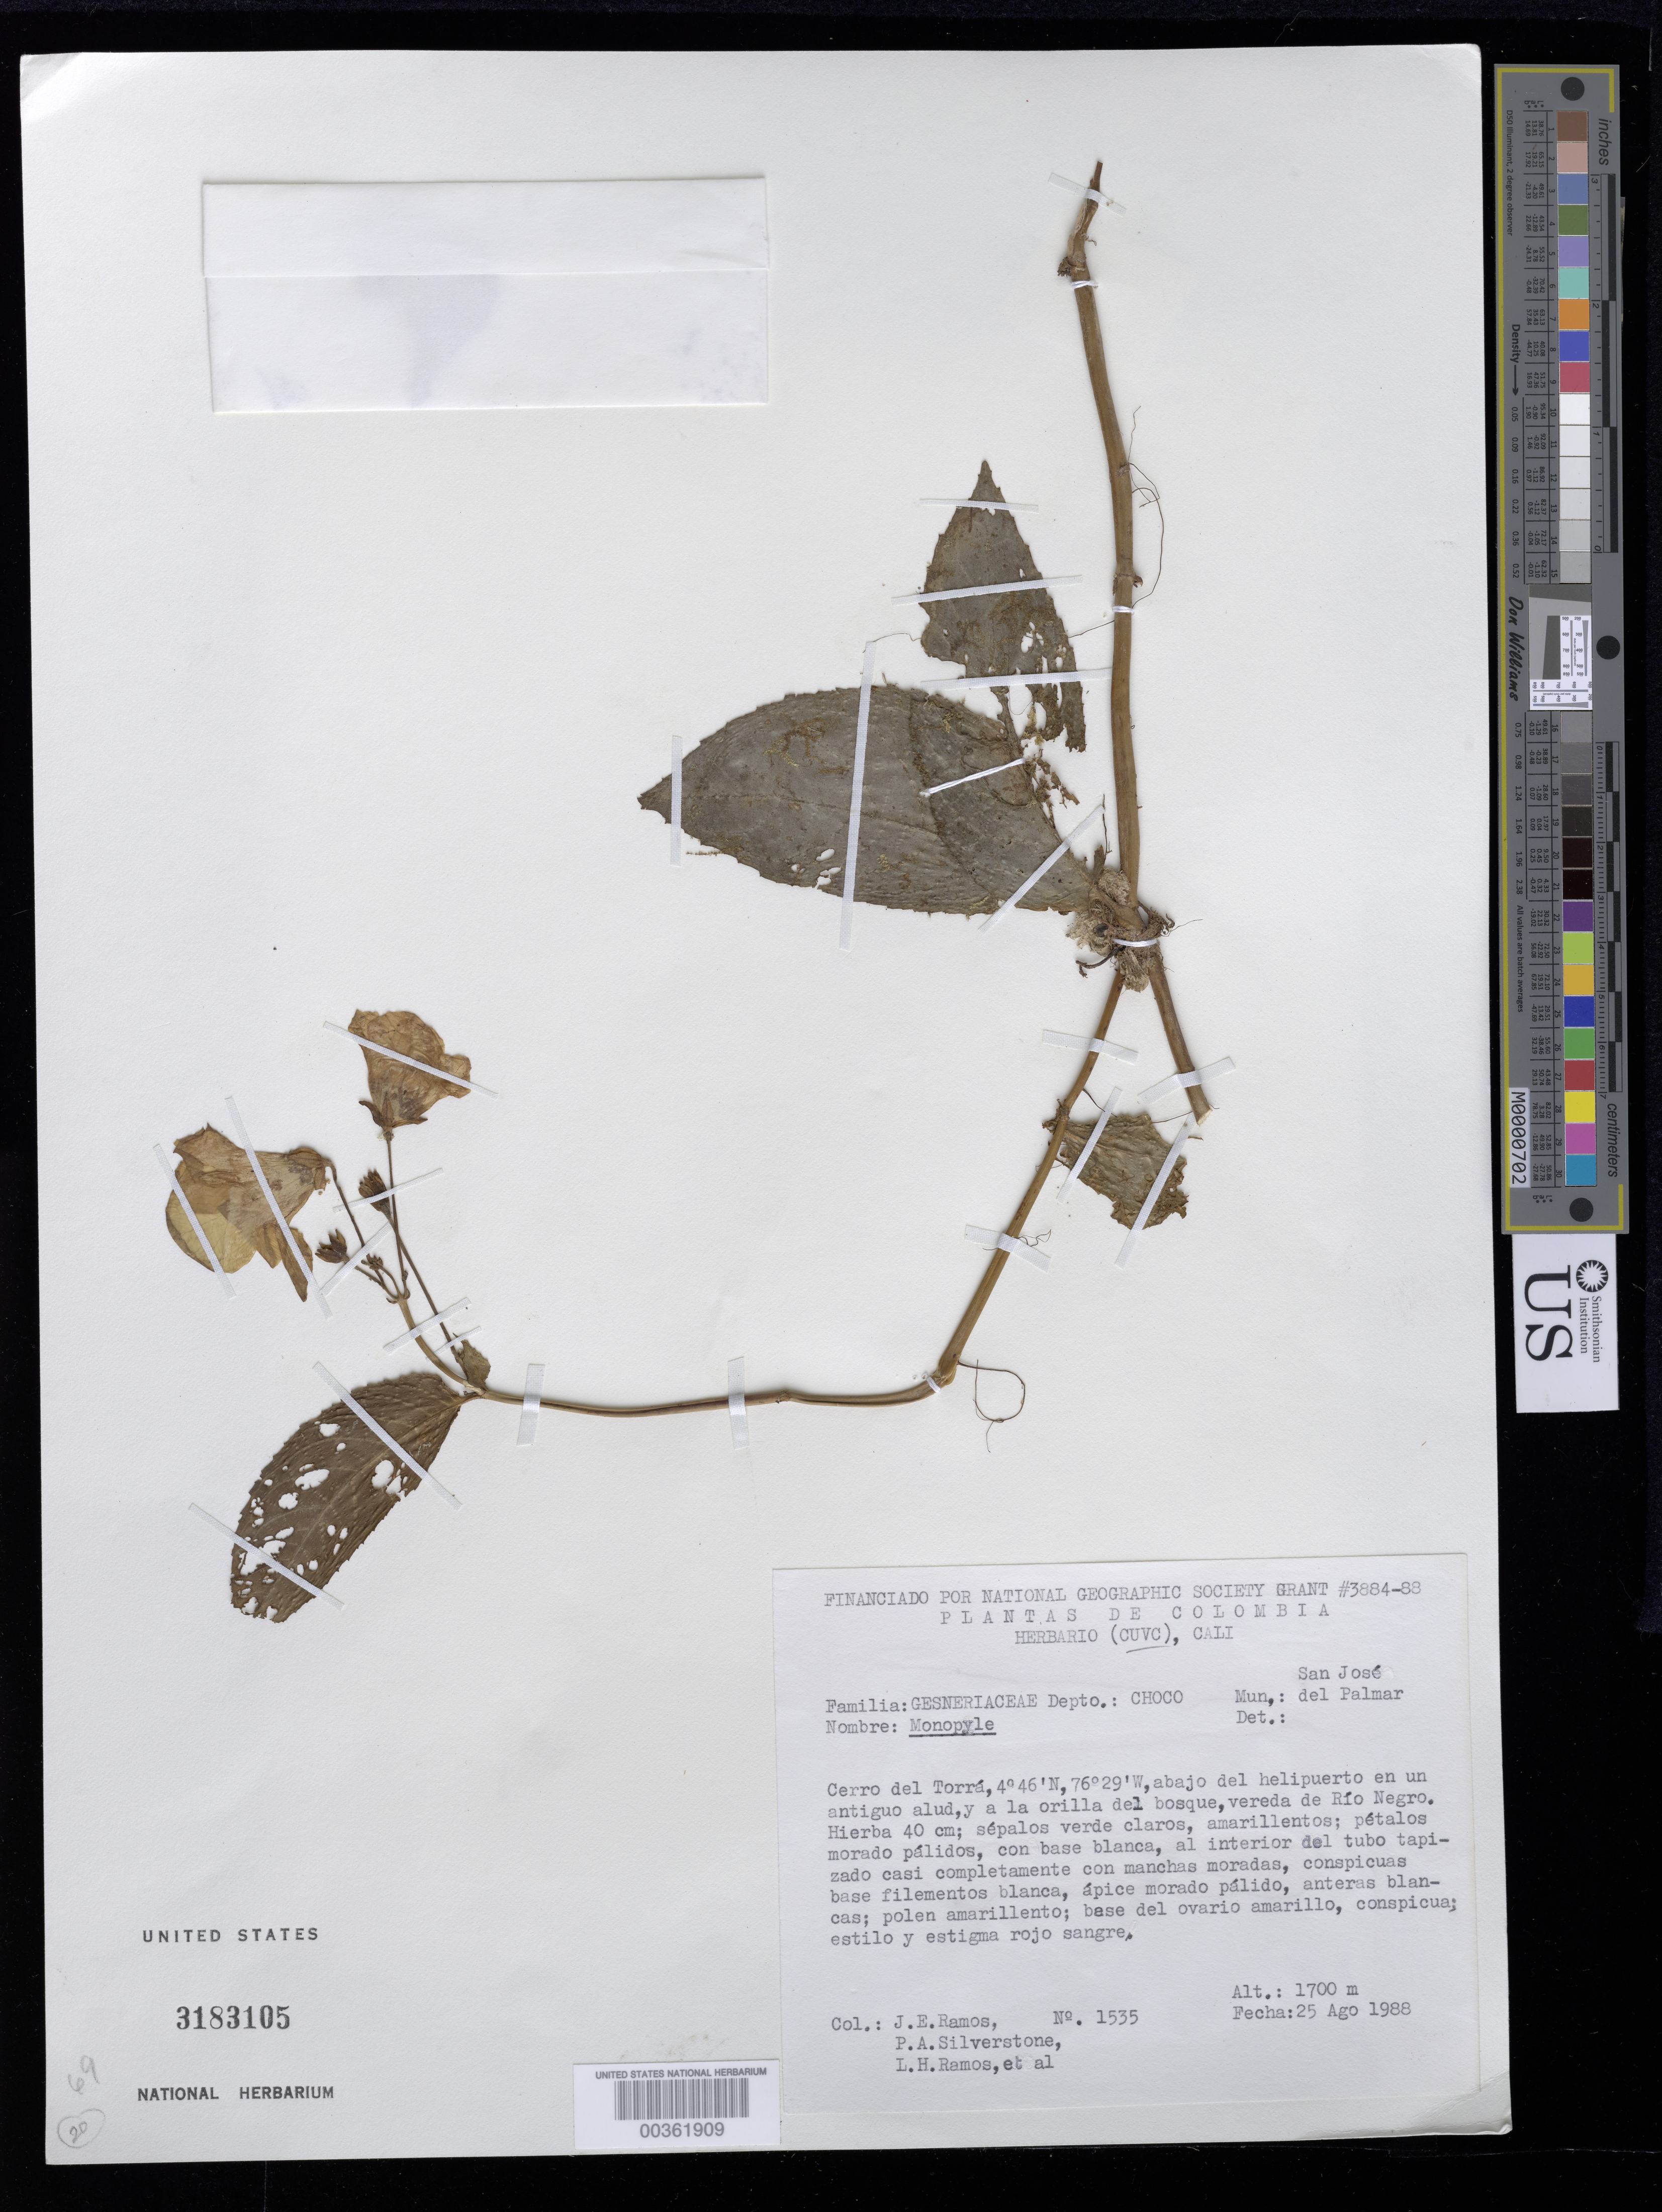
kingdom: Plantae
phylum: Tracheophyta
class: Magnoliopsida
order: Lamiales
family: Gesneriaceae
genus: Monopyle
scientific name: Monopyle sp.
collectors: J. E. Ramos, P. A. Silverstone-Sopkin, L. Ramos & et al.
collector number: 1535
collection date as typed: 25 Aug 1988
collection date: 1988-08-25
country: Colombia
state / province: Chocó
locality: Mun. San Jose del Palmar, Cerro del Torra, abajo del helipuerto en un antiguo alud, y a la orilla del bosque, vereda de Rio Negr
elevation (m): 1700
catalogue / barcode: US 3183105